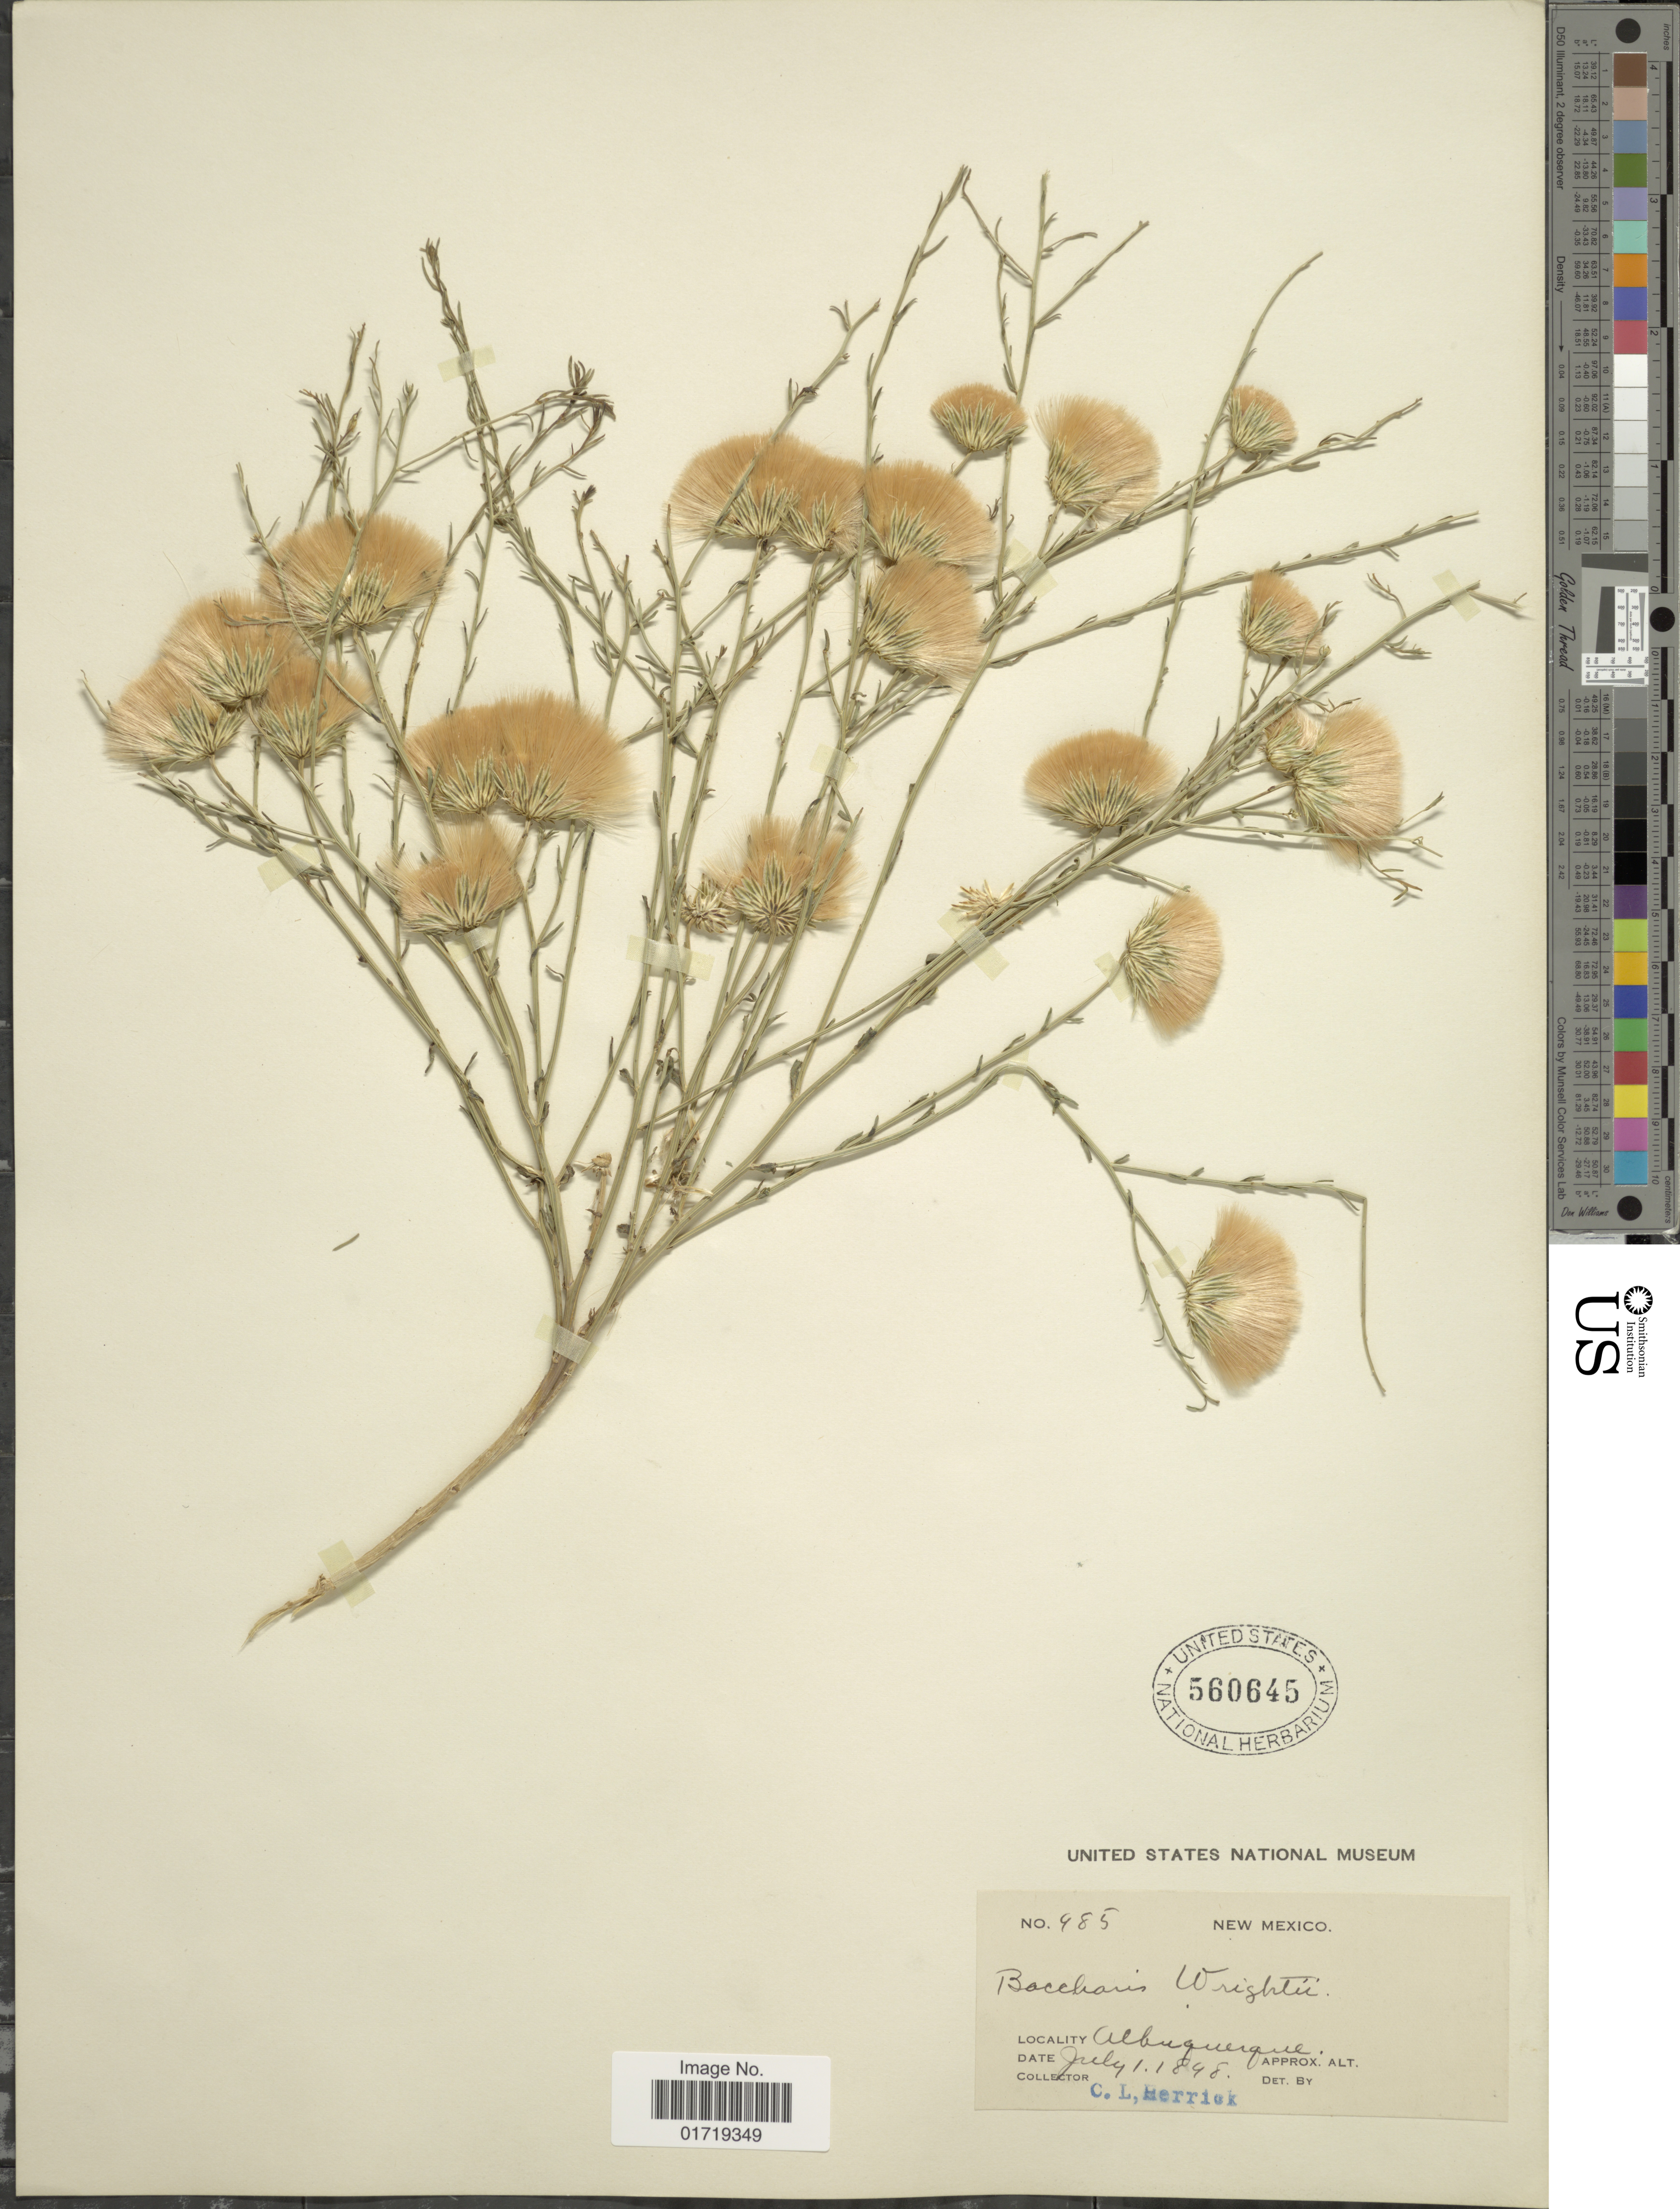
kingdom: Plantae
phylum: Tracheophyta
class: Magnoliopsida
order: Asterales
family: Asteraceae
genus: Baccharis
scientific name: Baccharis wrightii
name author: A. Gray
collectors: C. Herrick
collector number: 485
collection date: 1848-07-01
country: United States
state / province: New Mexico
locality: Albuquerque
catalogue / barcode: US 560645